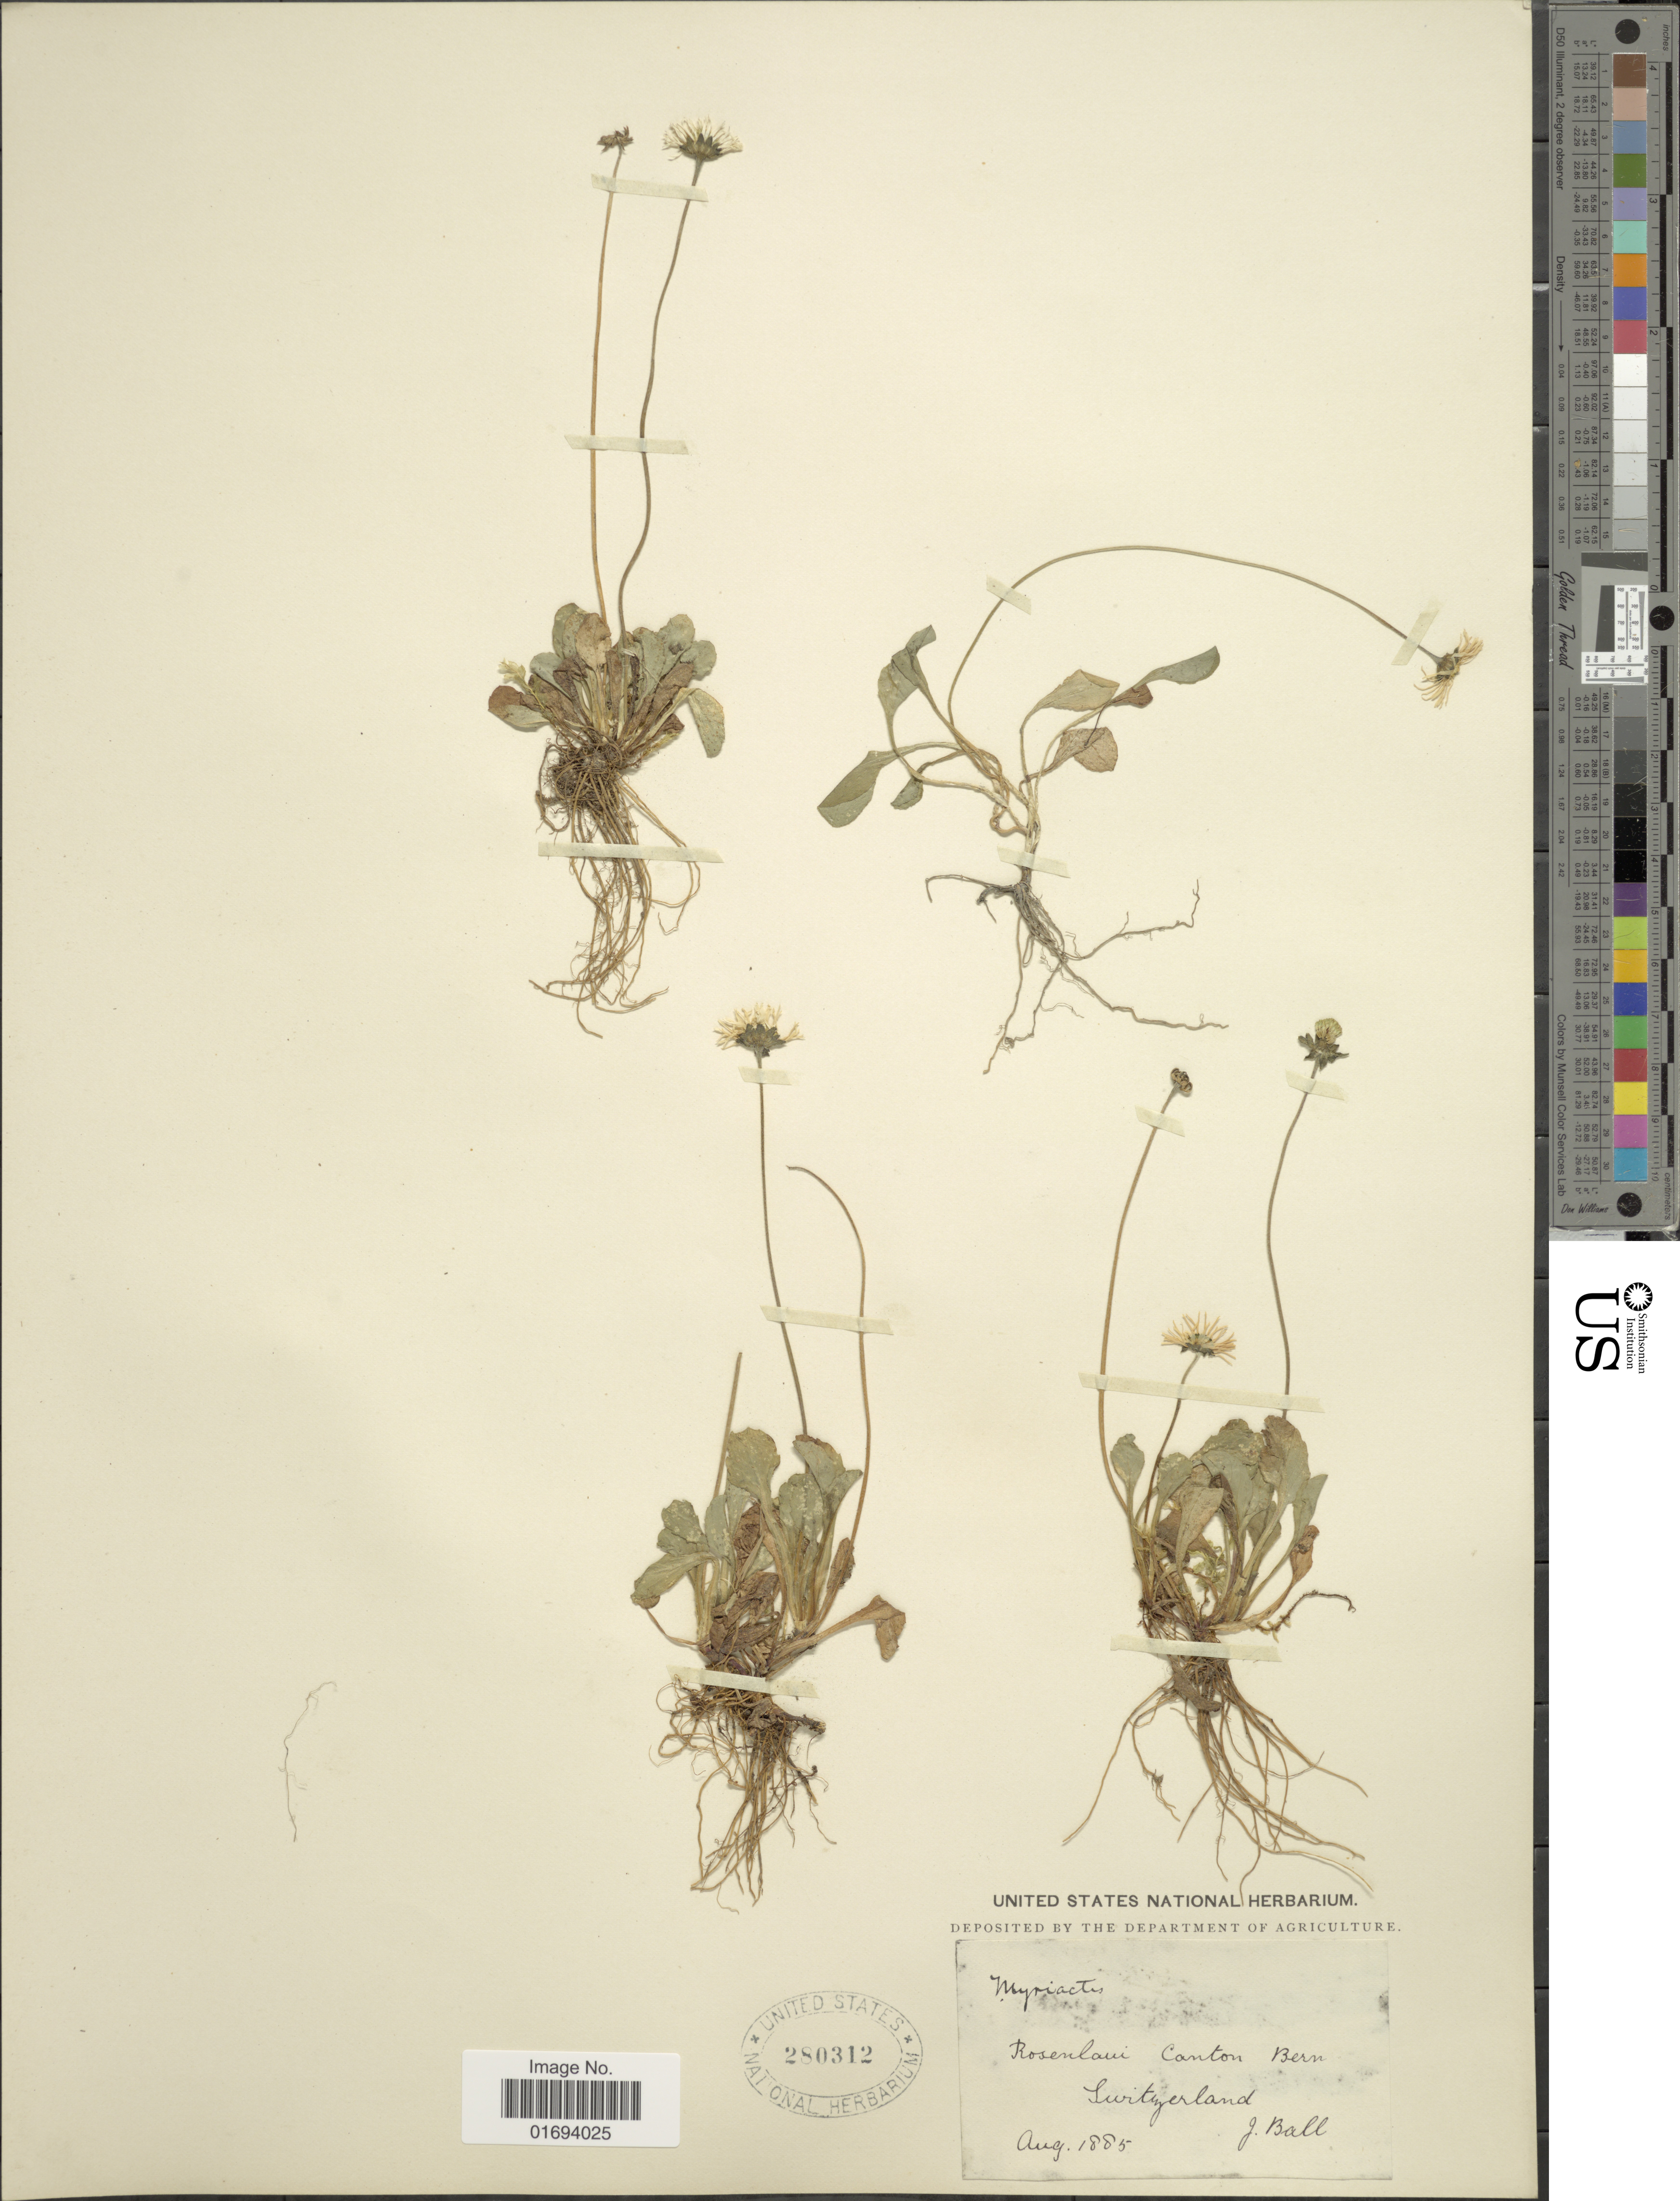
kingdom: Plantae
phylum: Tracheophyta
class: Magnoliopsida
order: Asterales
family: Asteraceae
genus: Bellis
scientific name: Bellis sp.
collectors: J. Ball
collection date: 1885-08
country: Switzerland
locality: Rosenlaum Canton Bern. Switzerland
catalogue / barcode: US 280312